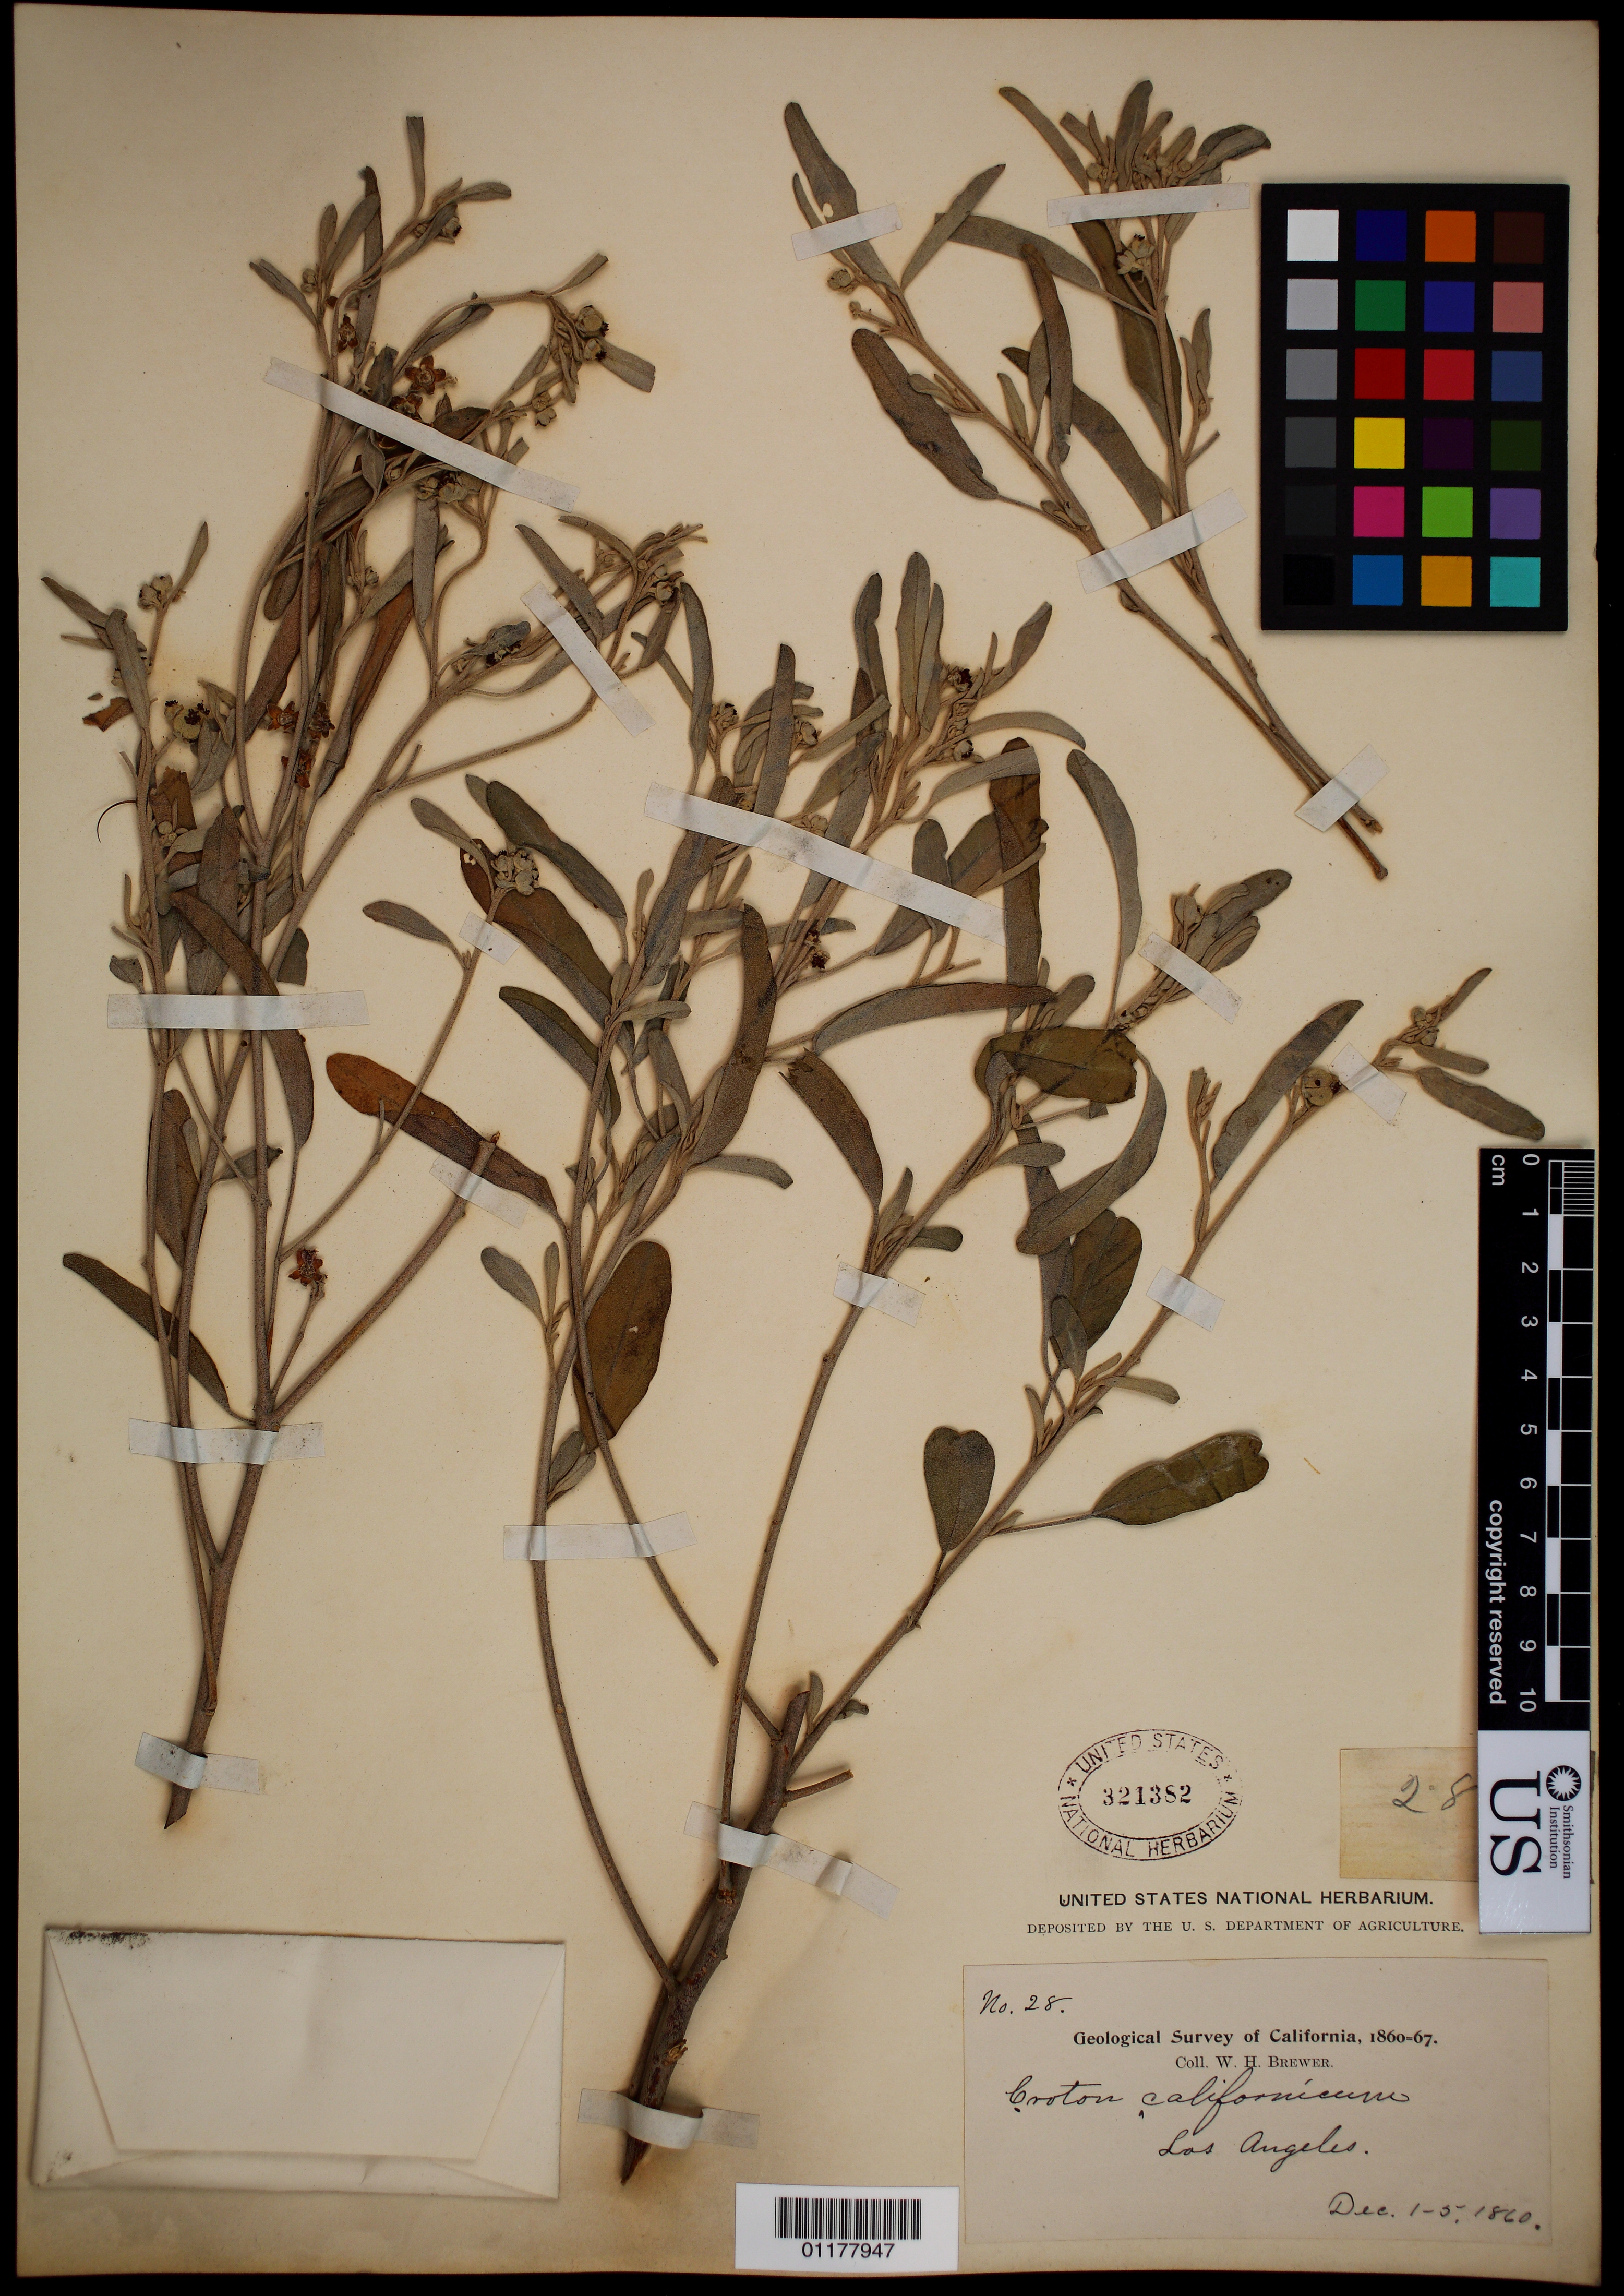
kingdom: Plantae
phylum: Tracheophyta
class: Magnoliopsida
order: Malpighiales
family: Euphorbiaceae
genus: Croton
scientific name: Croton californicus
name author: Müll. Arg.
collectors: W. H. Brewer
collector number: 28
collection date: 1860-12-01/1860-12-05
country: United States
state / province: California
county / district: Los Angeles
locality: Los Angeles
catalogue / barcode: US 321382